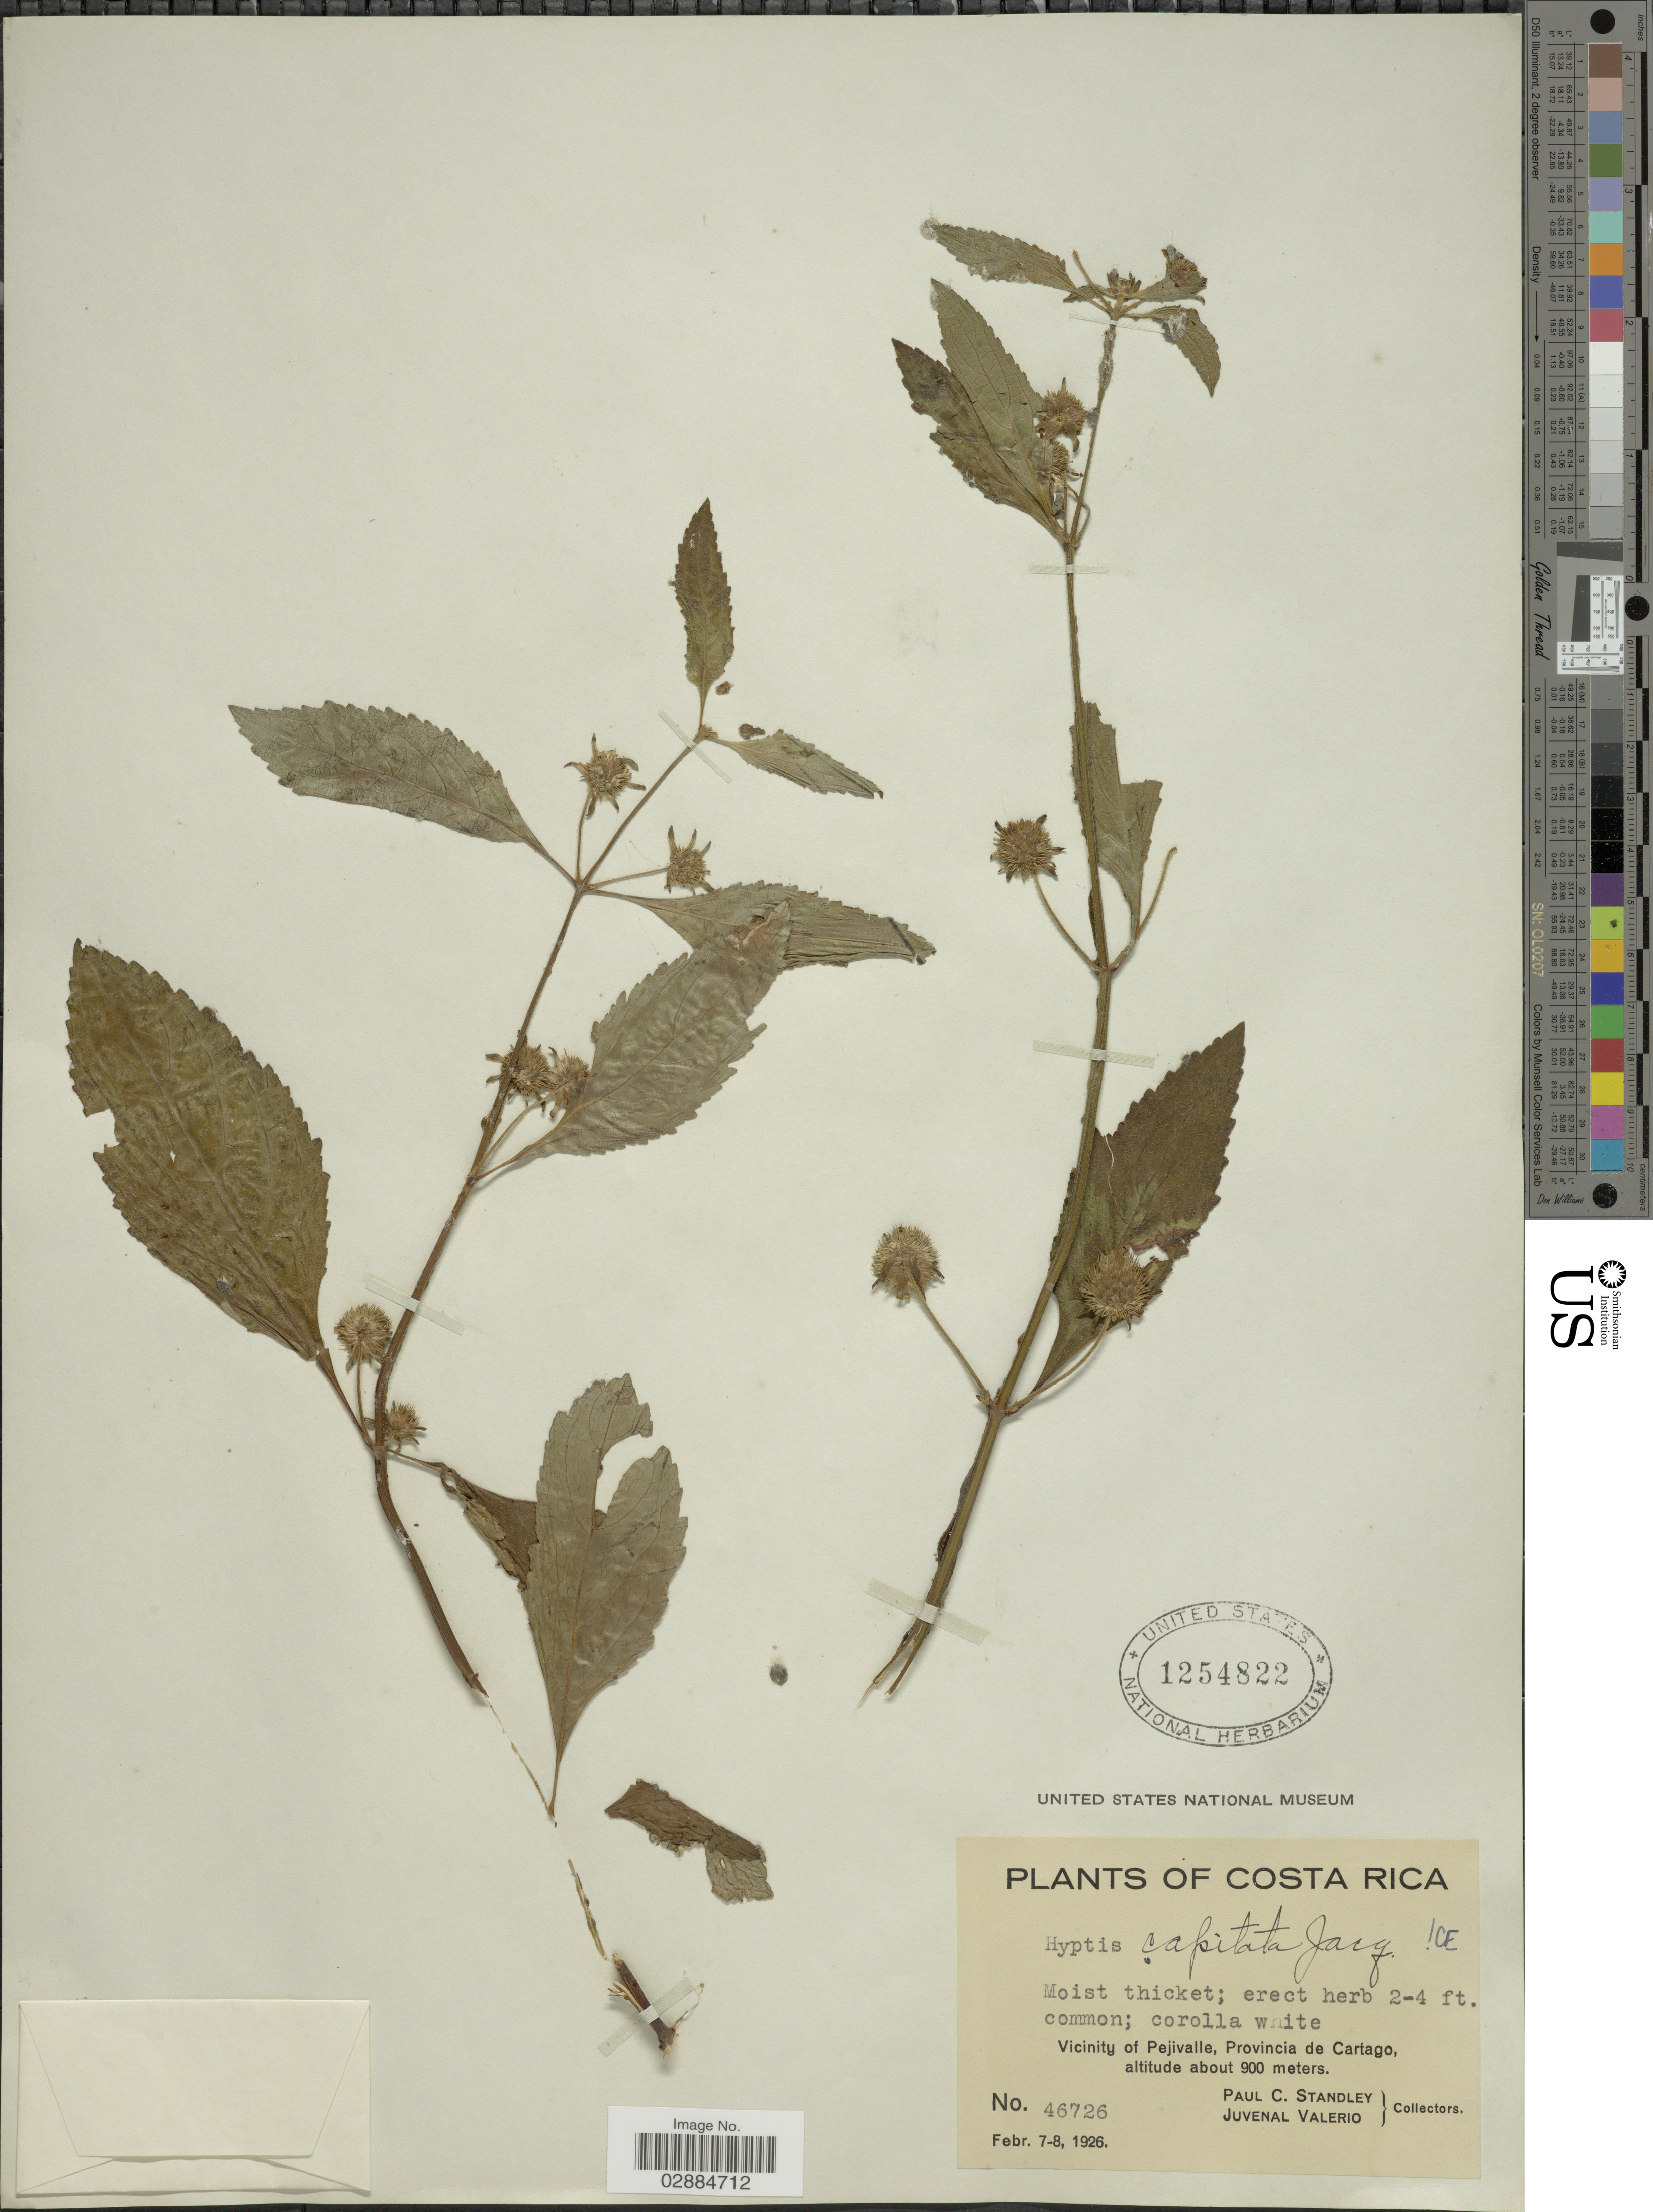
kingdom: Plantae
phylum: Tracheophyta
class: Magnoliopsida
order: Lamiales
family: Lamiaceae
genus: Hyptis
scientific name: Hyptis capitata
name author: Jacq.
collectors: P. C. Standley & J. Valerio R.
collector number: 46726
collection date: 1926-02-07/1926-02-08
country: Costa Rica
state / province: Cartago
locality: Vicinity of Pejivalle.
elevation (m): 900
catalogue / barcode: US 1254822